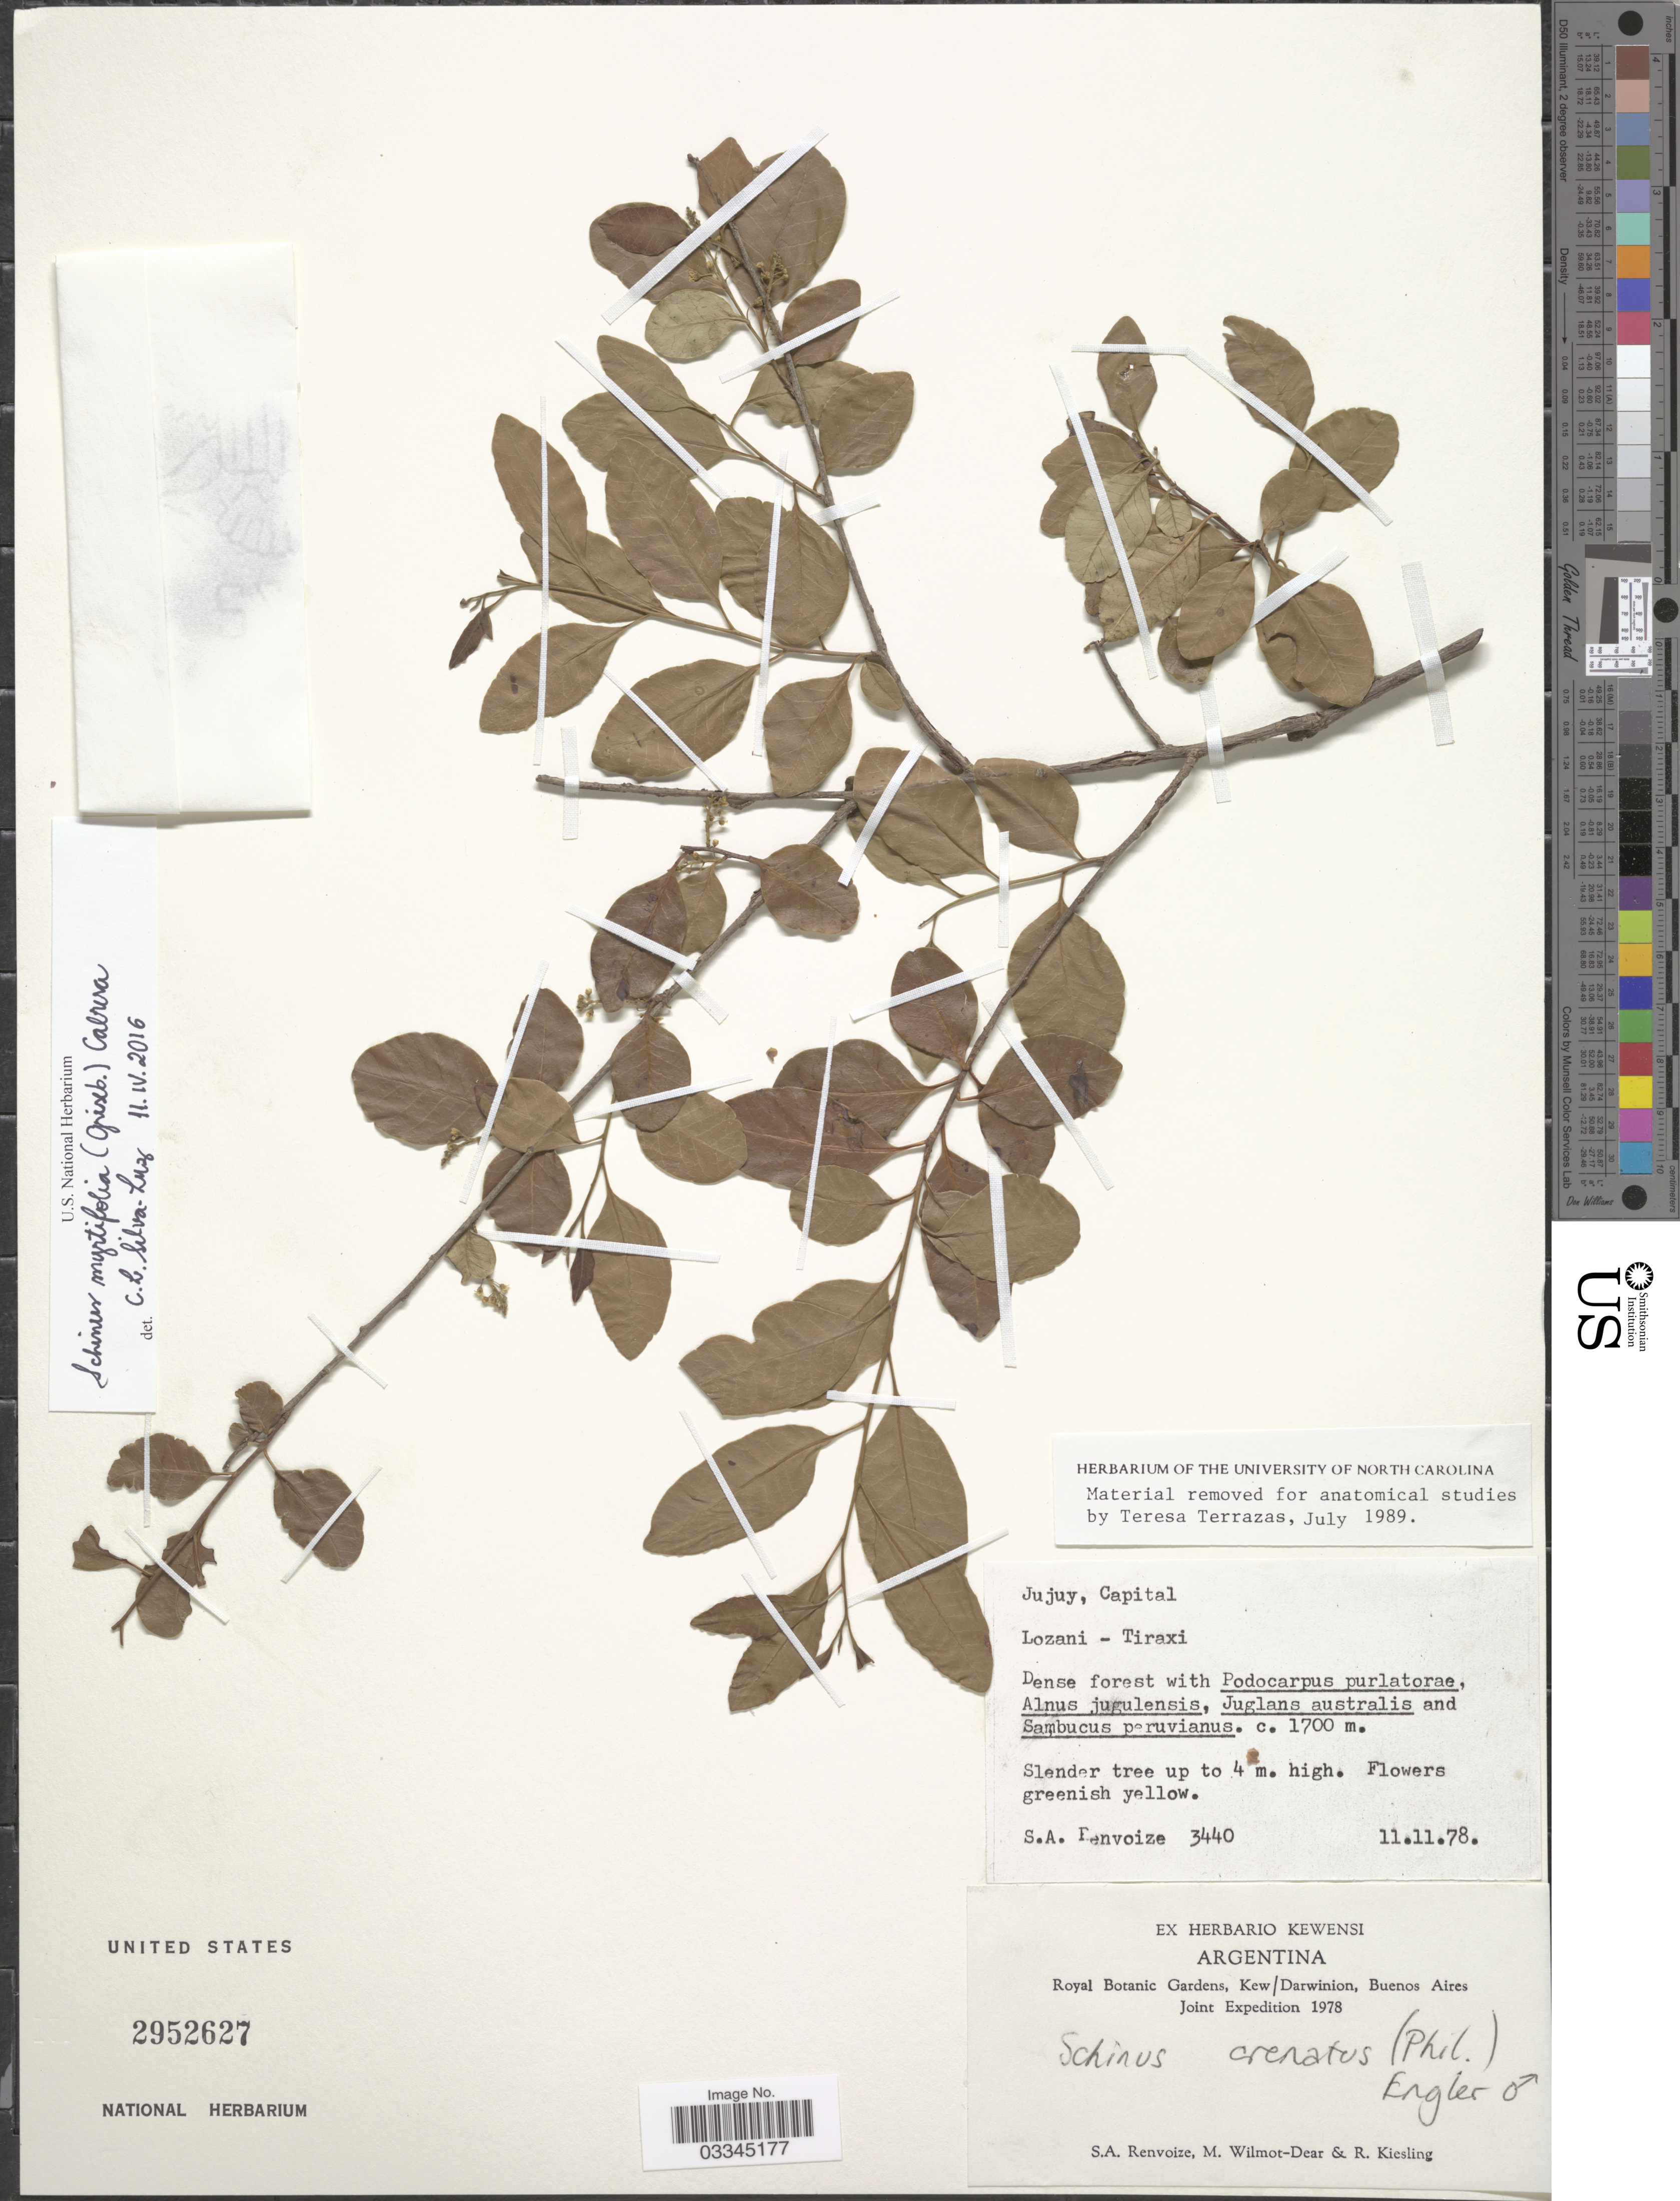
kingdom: Plantae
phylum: Tracheophyta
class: Magnoliopsida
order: Sapindales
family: Anacardiaceae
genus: Schinus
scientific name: Schinus myrtifolia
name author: (Griseb.) Cabrera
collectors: S. A. Renvoize, M. Wilmot-Dear & R. Kiesling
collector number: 3440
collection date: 1978-11-11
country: Argentina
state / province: Jujuy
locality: Capital.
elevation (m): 1700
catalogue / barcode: US 2952627